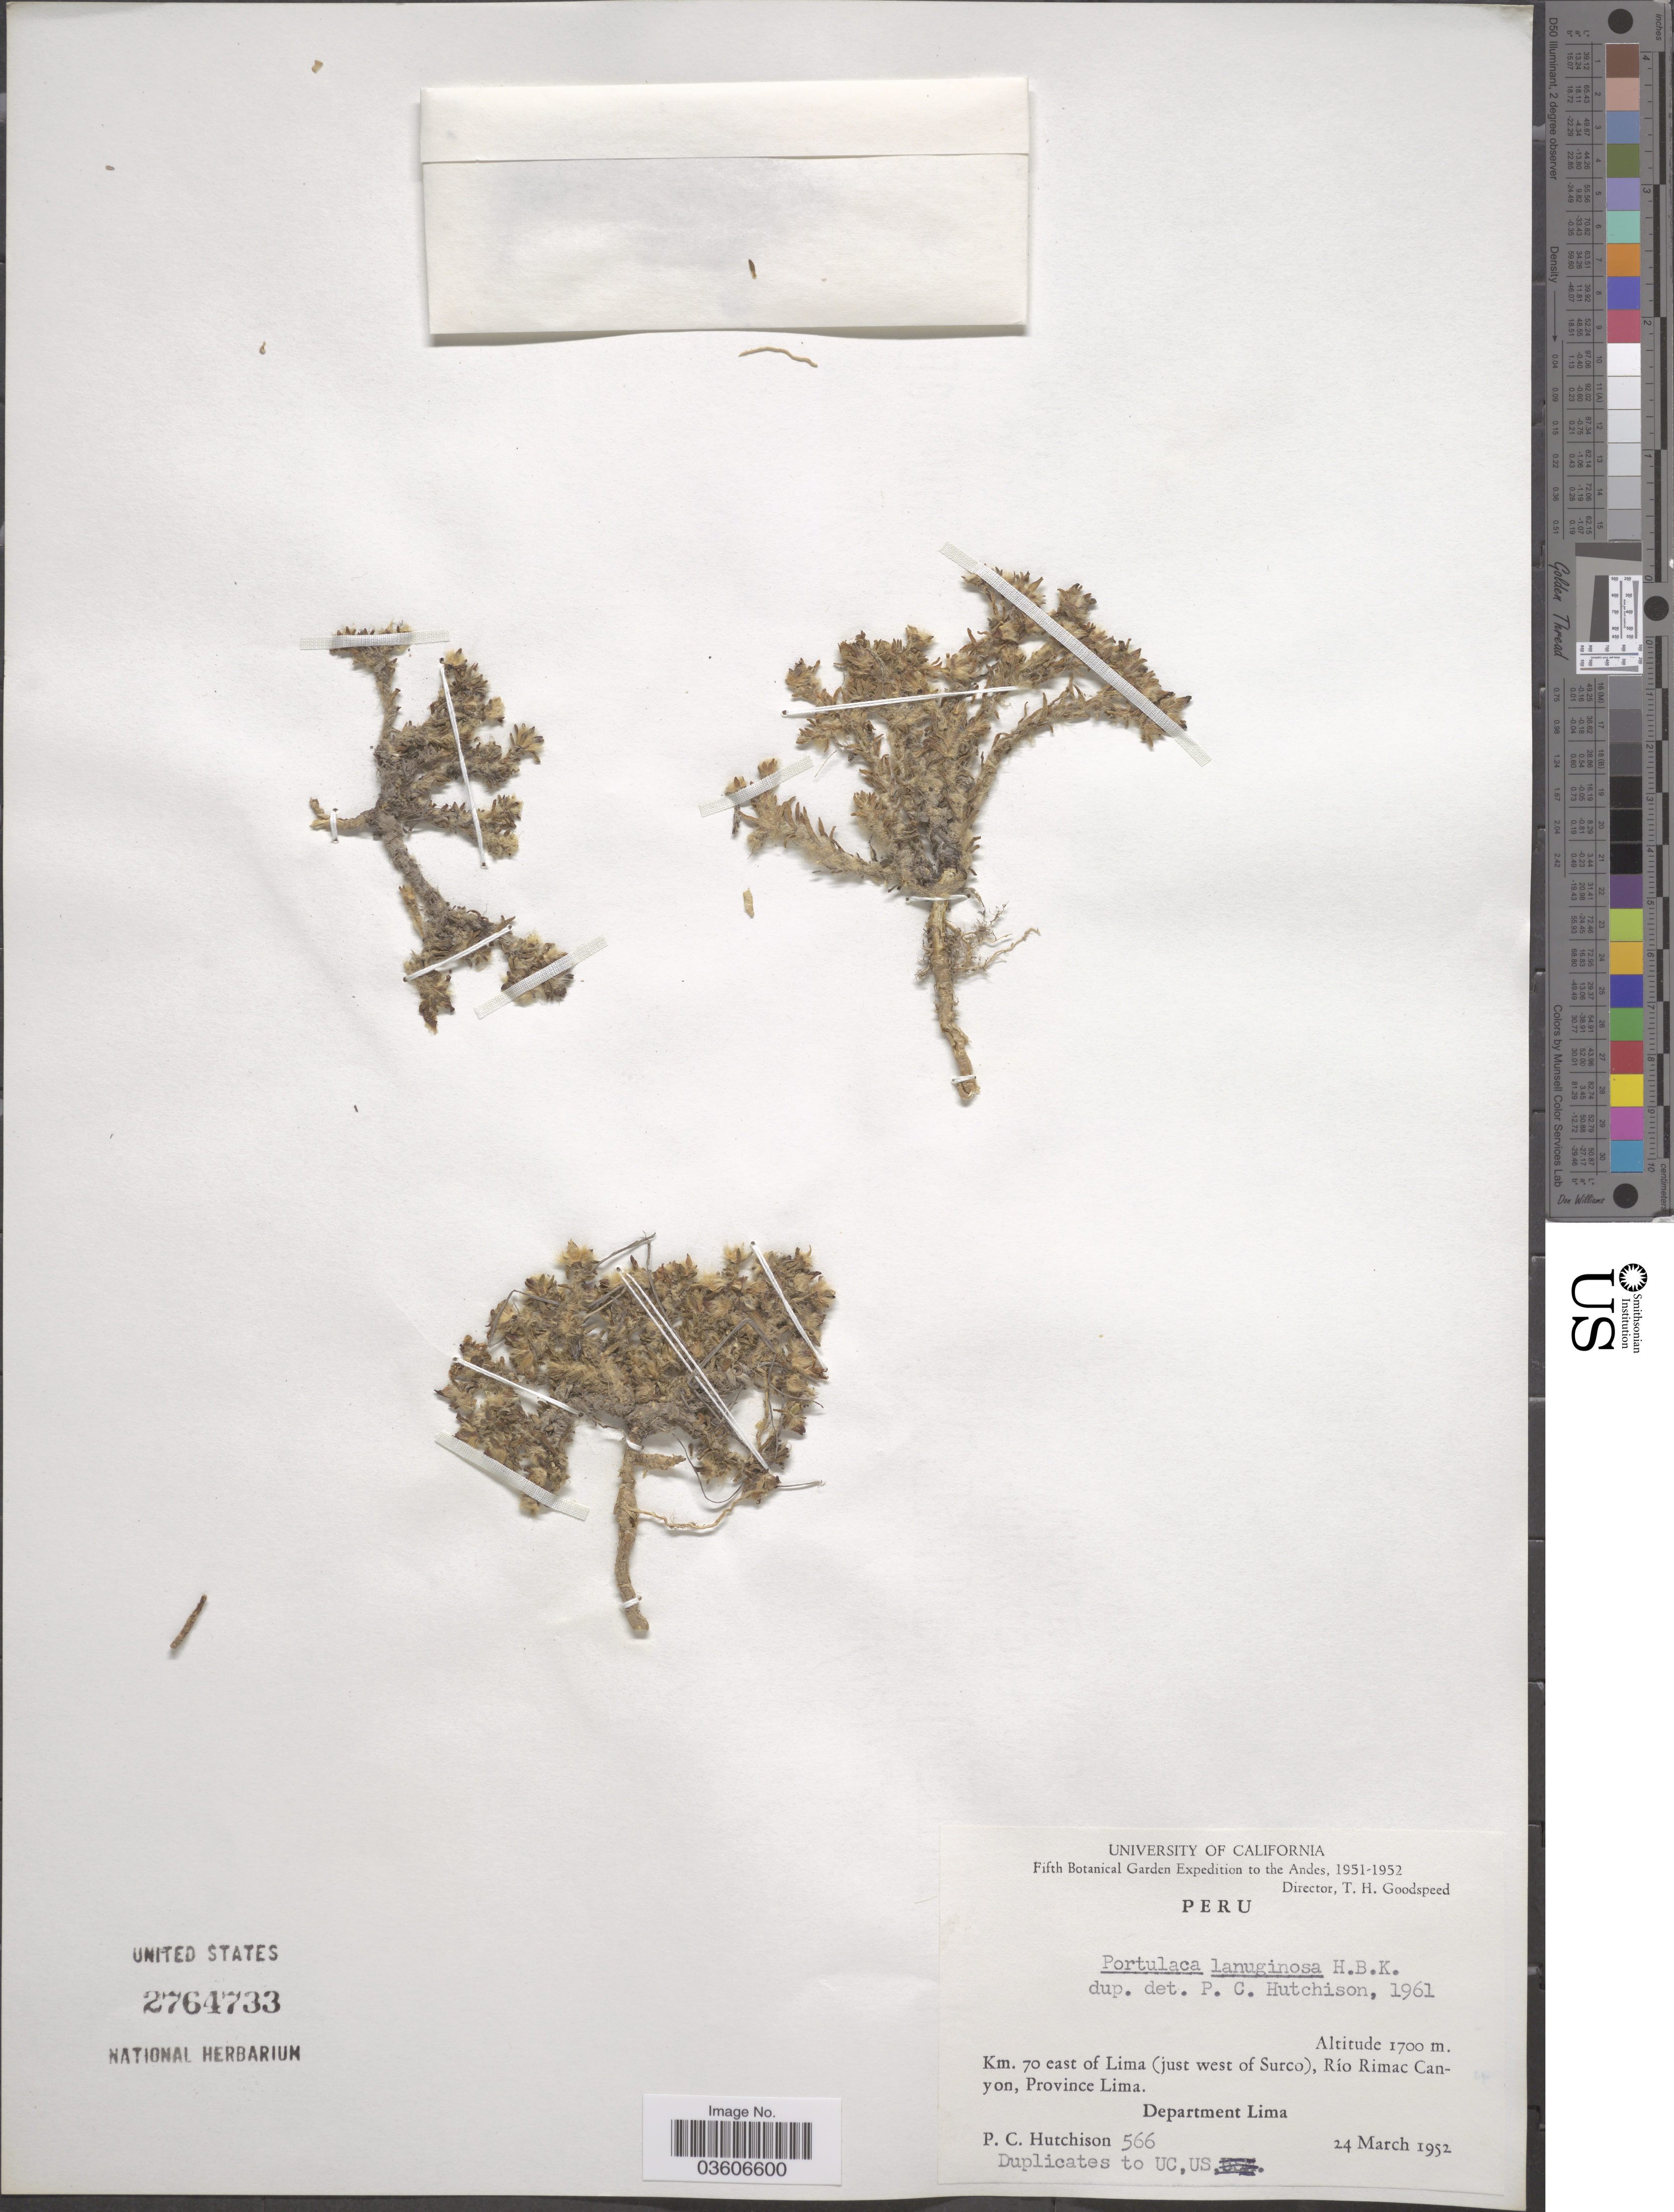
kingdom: Plantae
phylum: Tracheophyta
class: Magnoliopsida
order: Caryophyllales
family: Portulacaceae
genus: Portulaca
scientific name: Portulaca lanuginosa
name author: Kunth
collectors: P. C. Hutchison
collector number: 566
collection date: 1952-03-24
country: Peru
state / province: Lima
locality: Andes. Km. 70 east of Lima (just west of Surco), Río Rimac Canyon. Department Lima.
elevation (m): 1700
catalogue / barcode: US 2764733